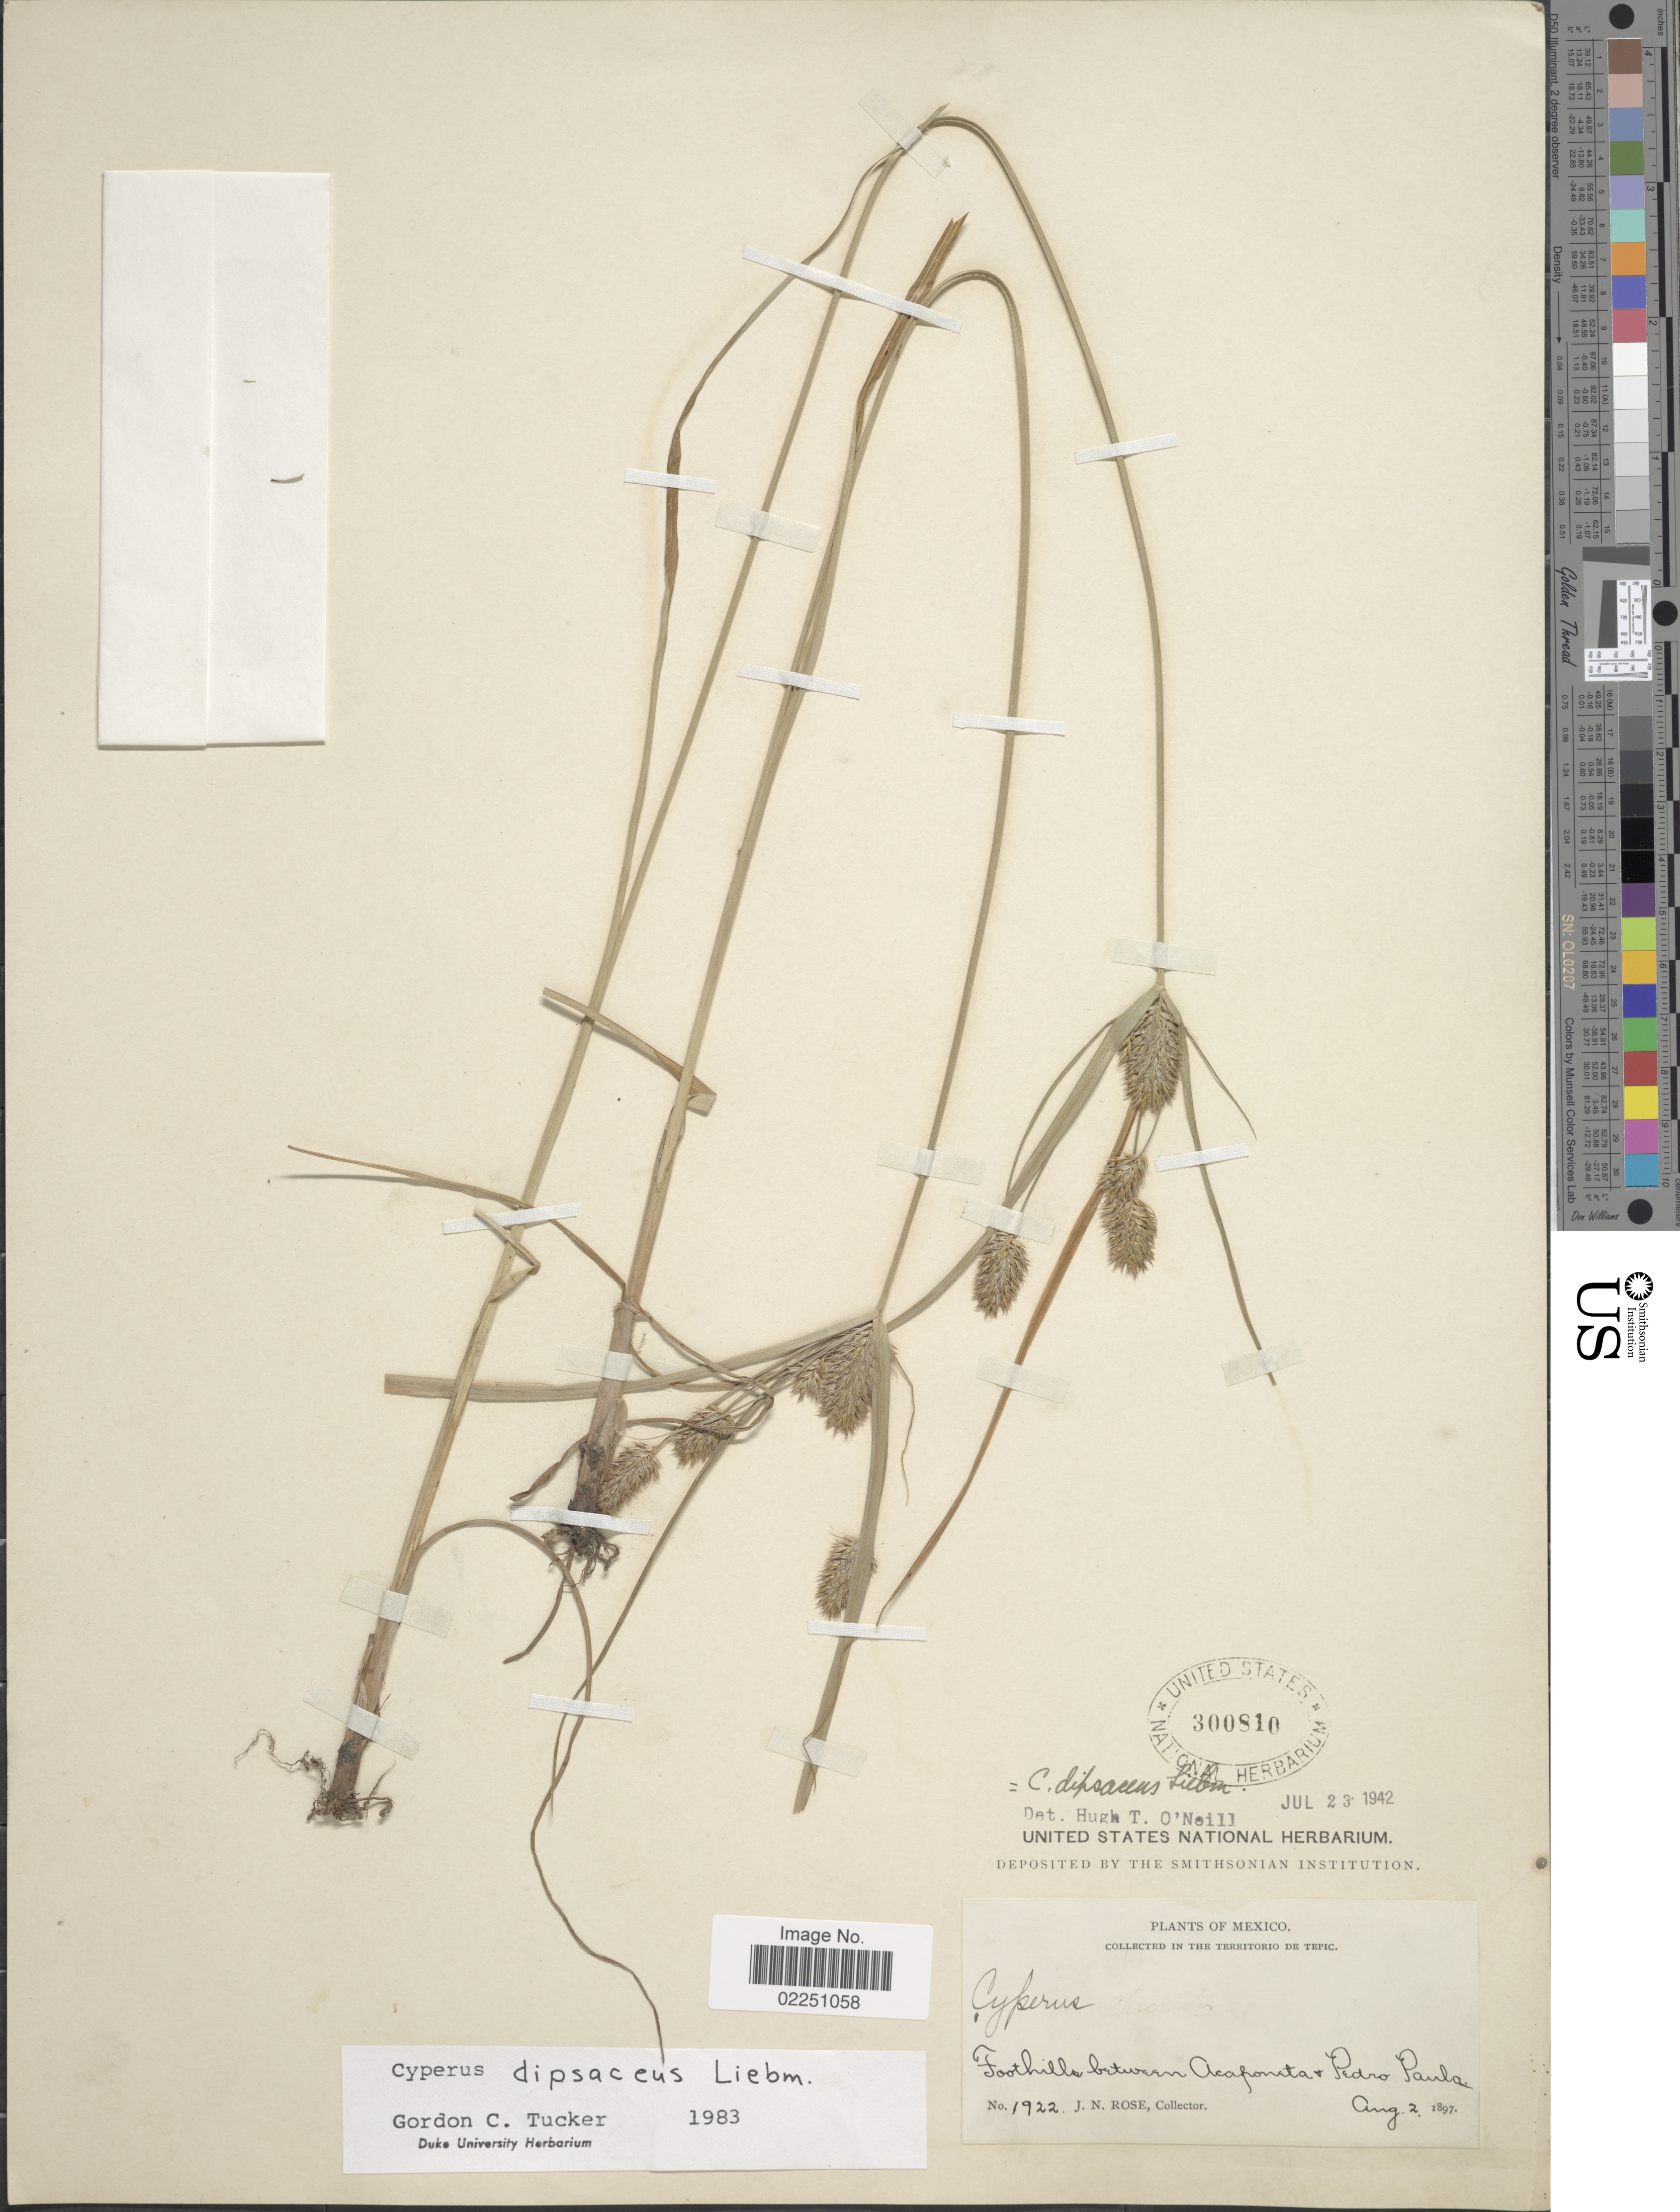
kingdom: Plantae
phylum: Tracheophyta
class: Liliopsida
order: Poales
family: Cyperaceae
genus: Cyperus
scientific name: Cyperus dipsaceus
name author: Liebm.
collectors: J. N. Rose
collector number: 1922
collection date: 1897-08-02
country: Mexico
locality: Territorio de Tepic. Foothills between Acaponeta + Pedro Paula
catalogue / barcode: US 300810